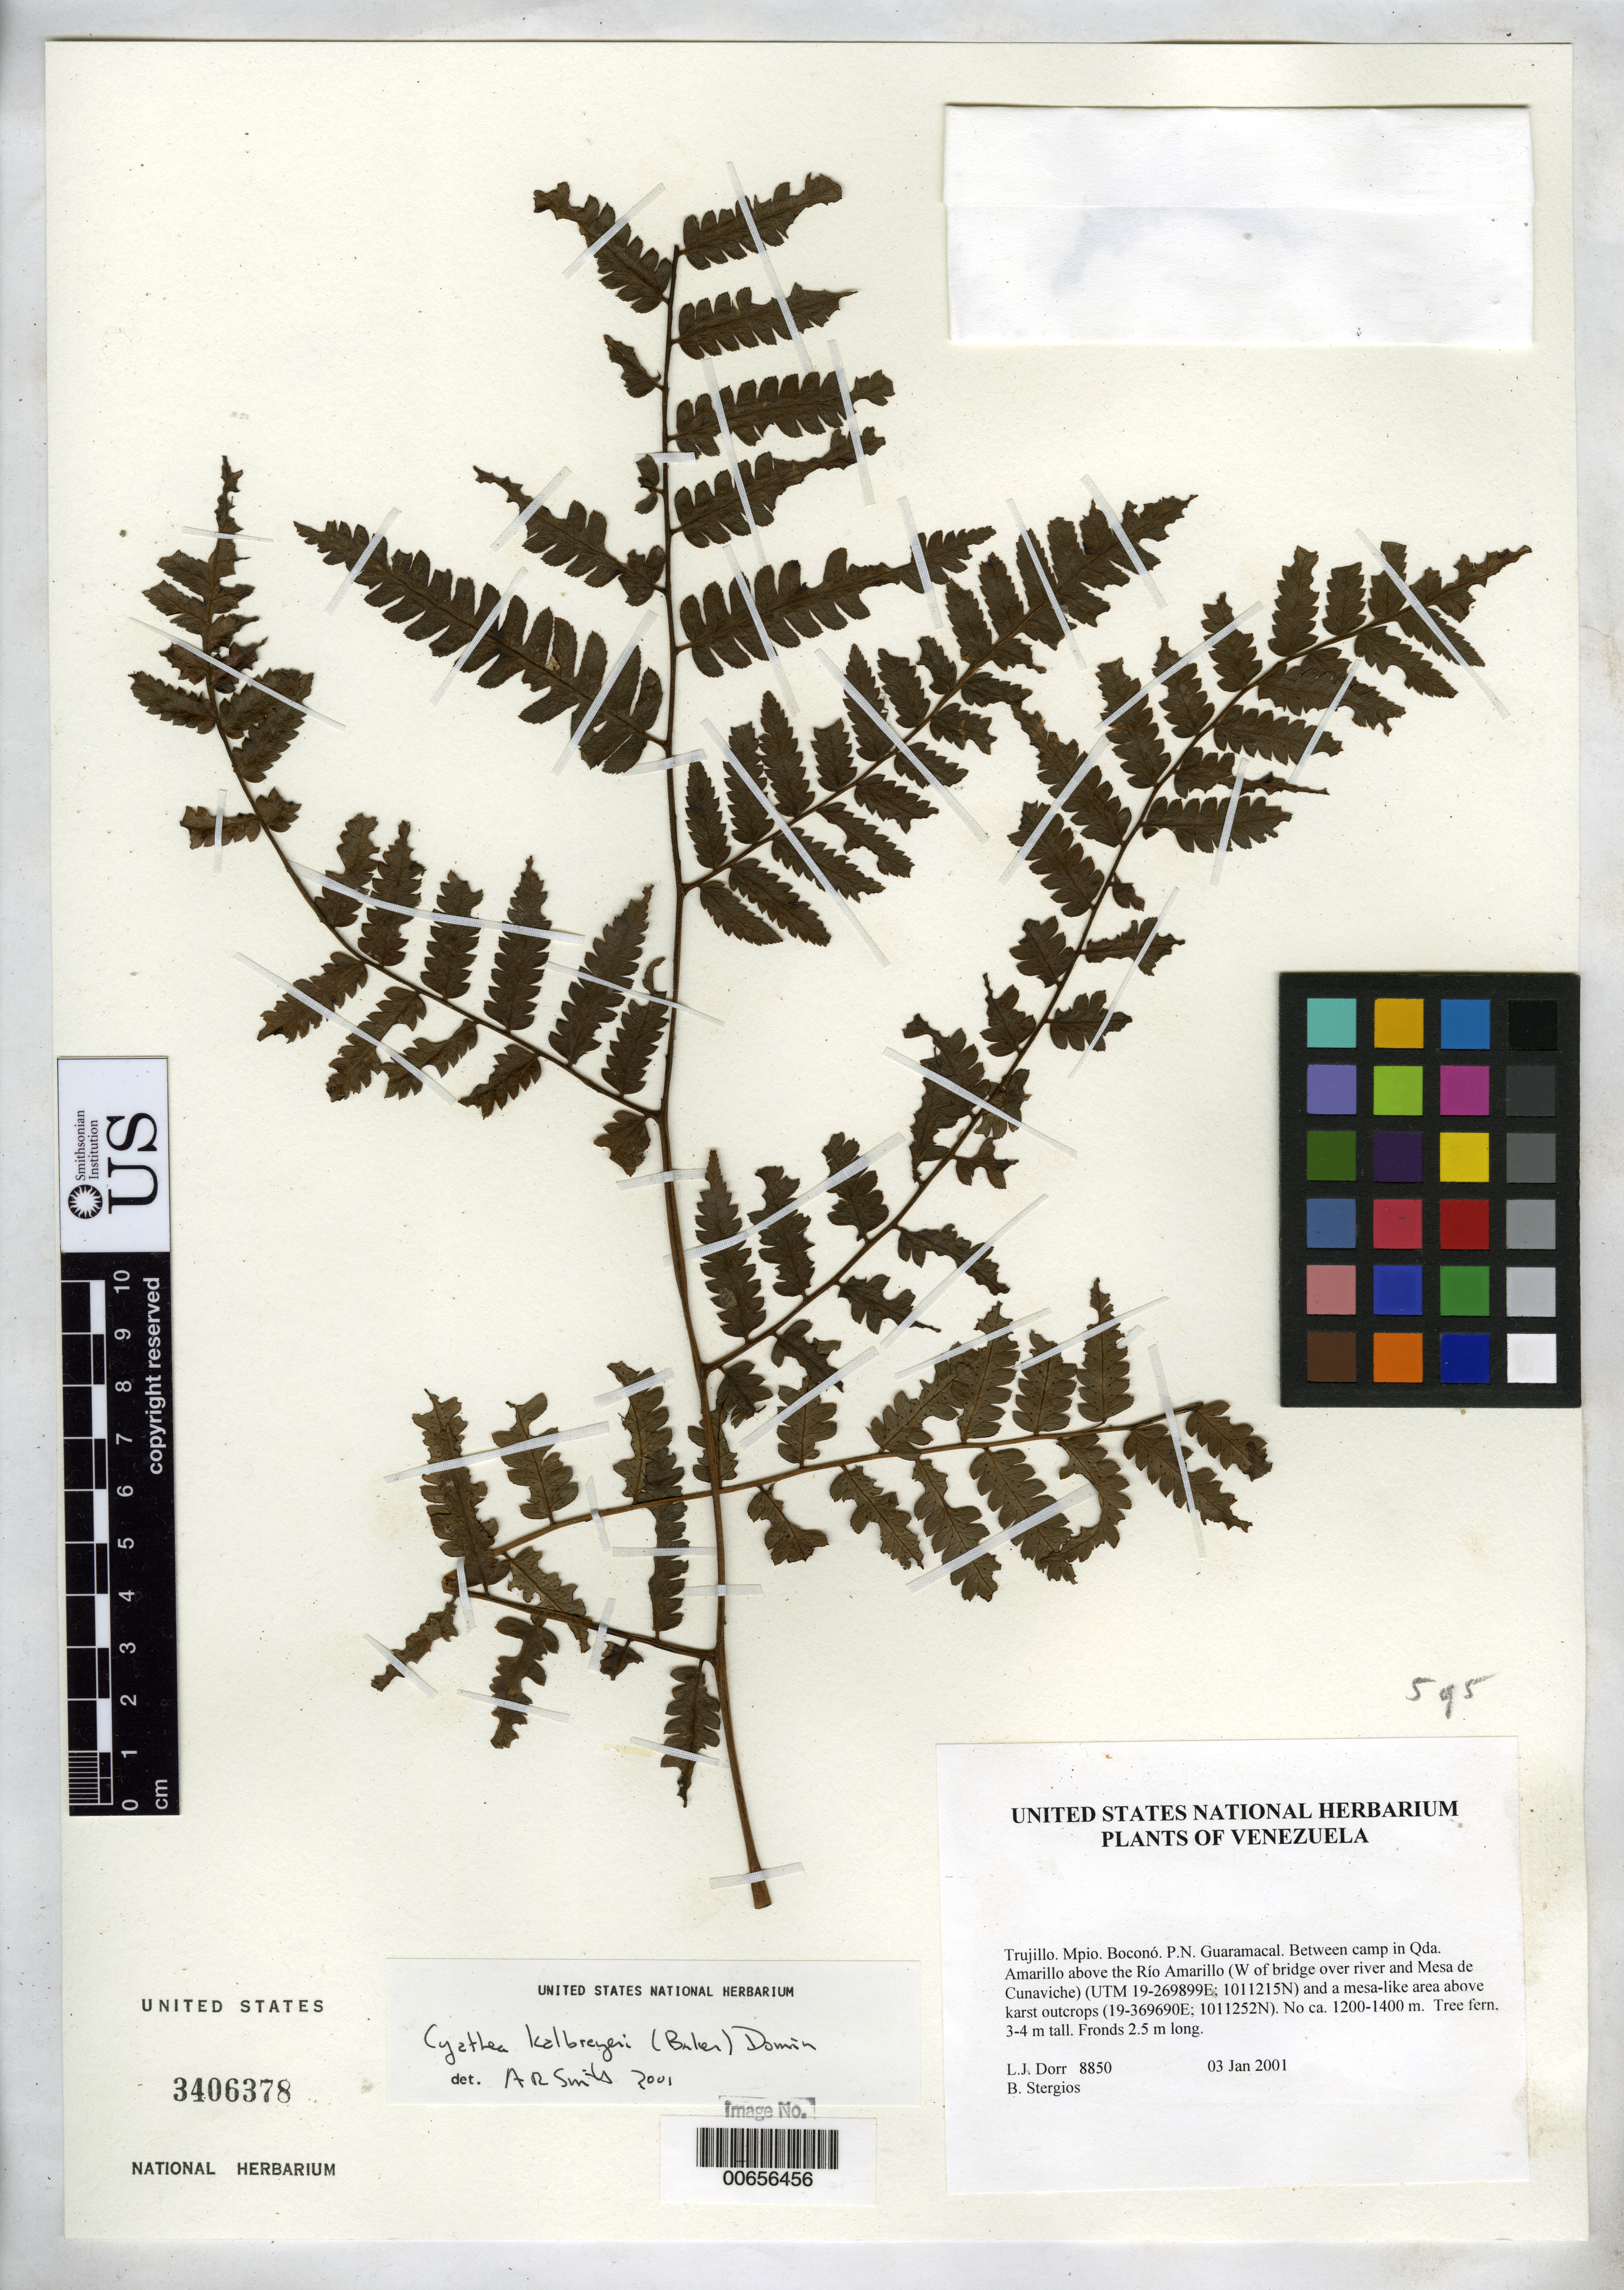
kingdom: Plantae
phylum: Tracheophyta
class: Polypodiopsida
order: Cyatheales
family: Cyatheaceae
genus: Cyathea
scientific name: Cyathea kalbreyeri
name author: (Baker) Domin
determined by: Smith, Alan R., (UC)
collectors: L. J. Dorr & B. G. Stergios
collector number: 8850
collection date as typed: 03 Jan 2001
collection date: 2001-01-03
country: Venezuela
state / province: Trujillo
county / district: Boconó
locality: Parque Nacional Guaramacal. Between camp in Qda Amarillo above Río Amarillo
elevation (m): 1200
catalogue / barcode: US 3406378